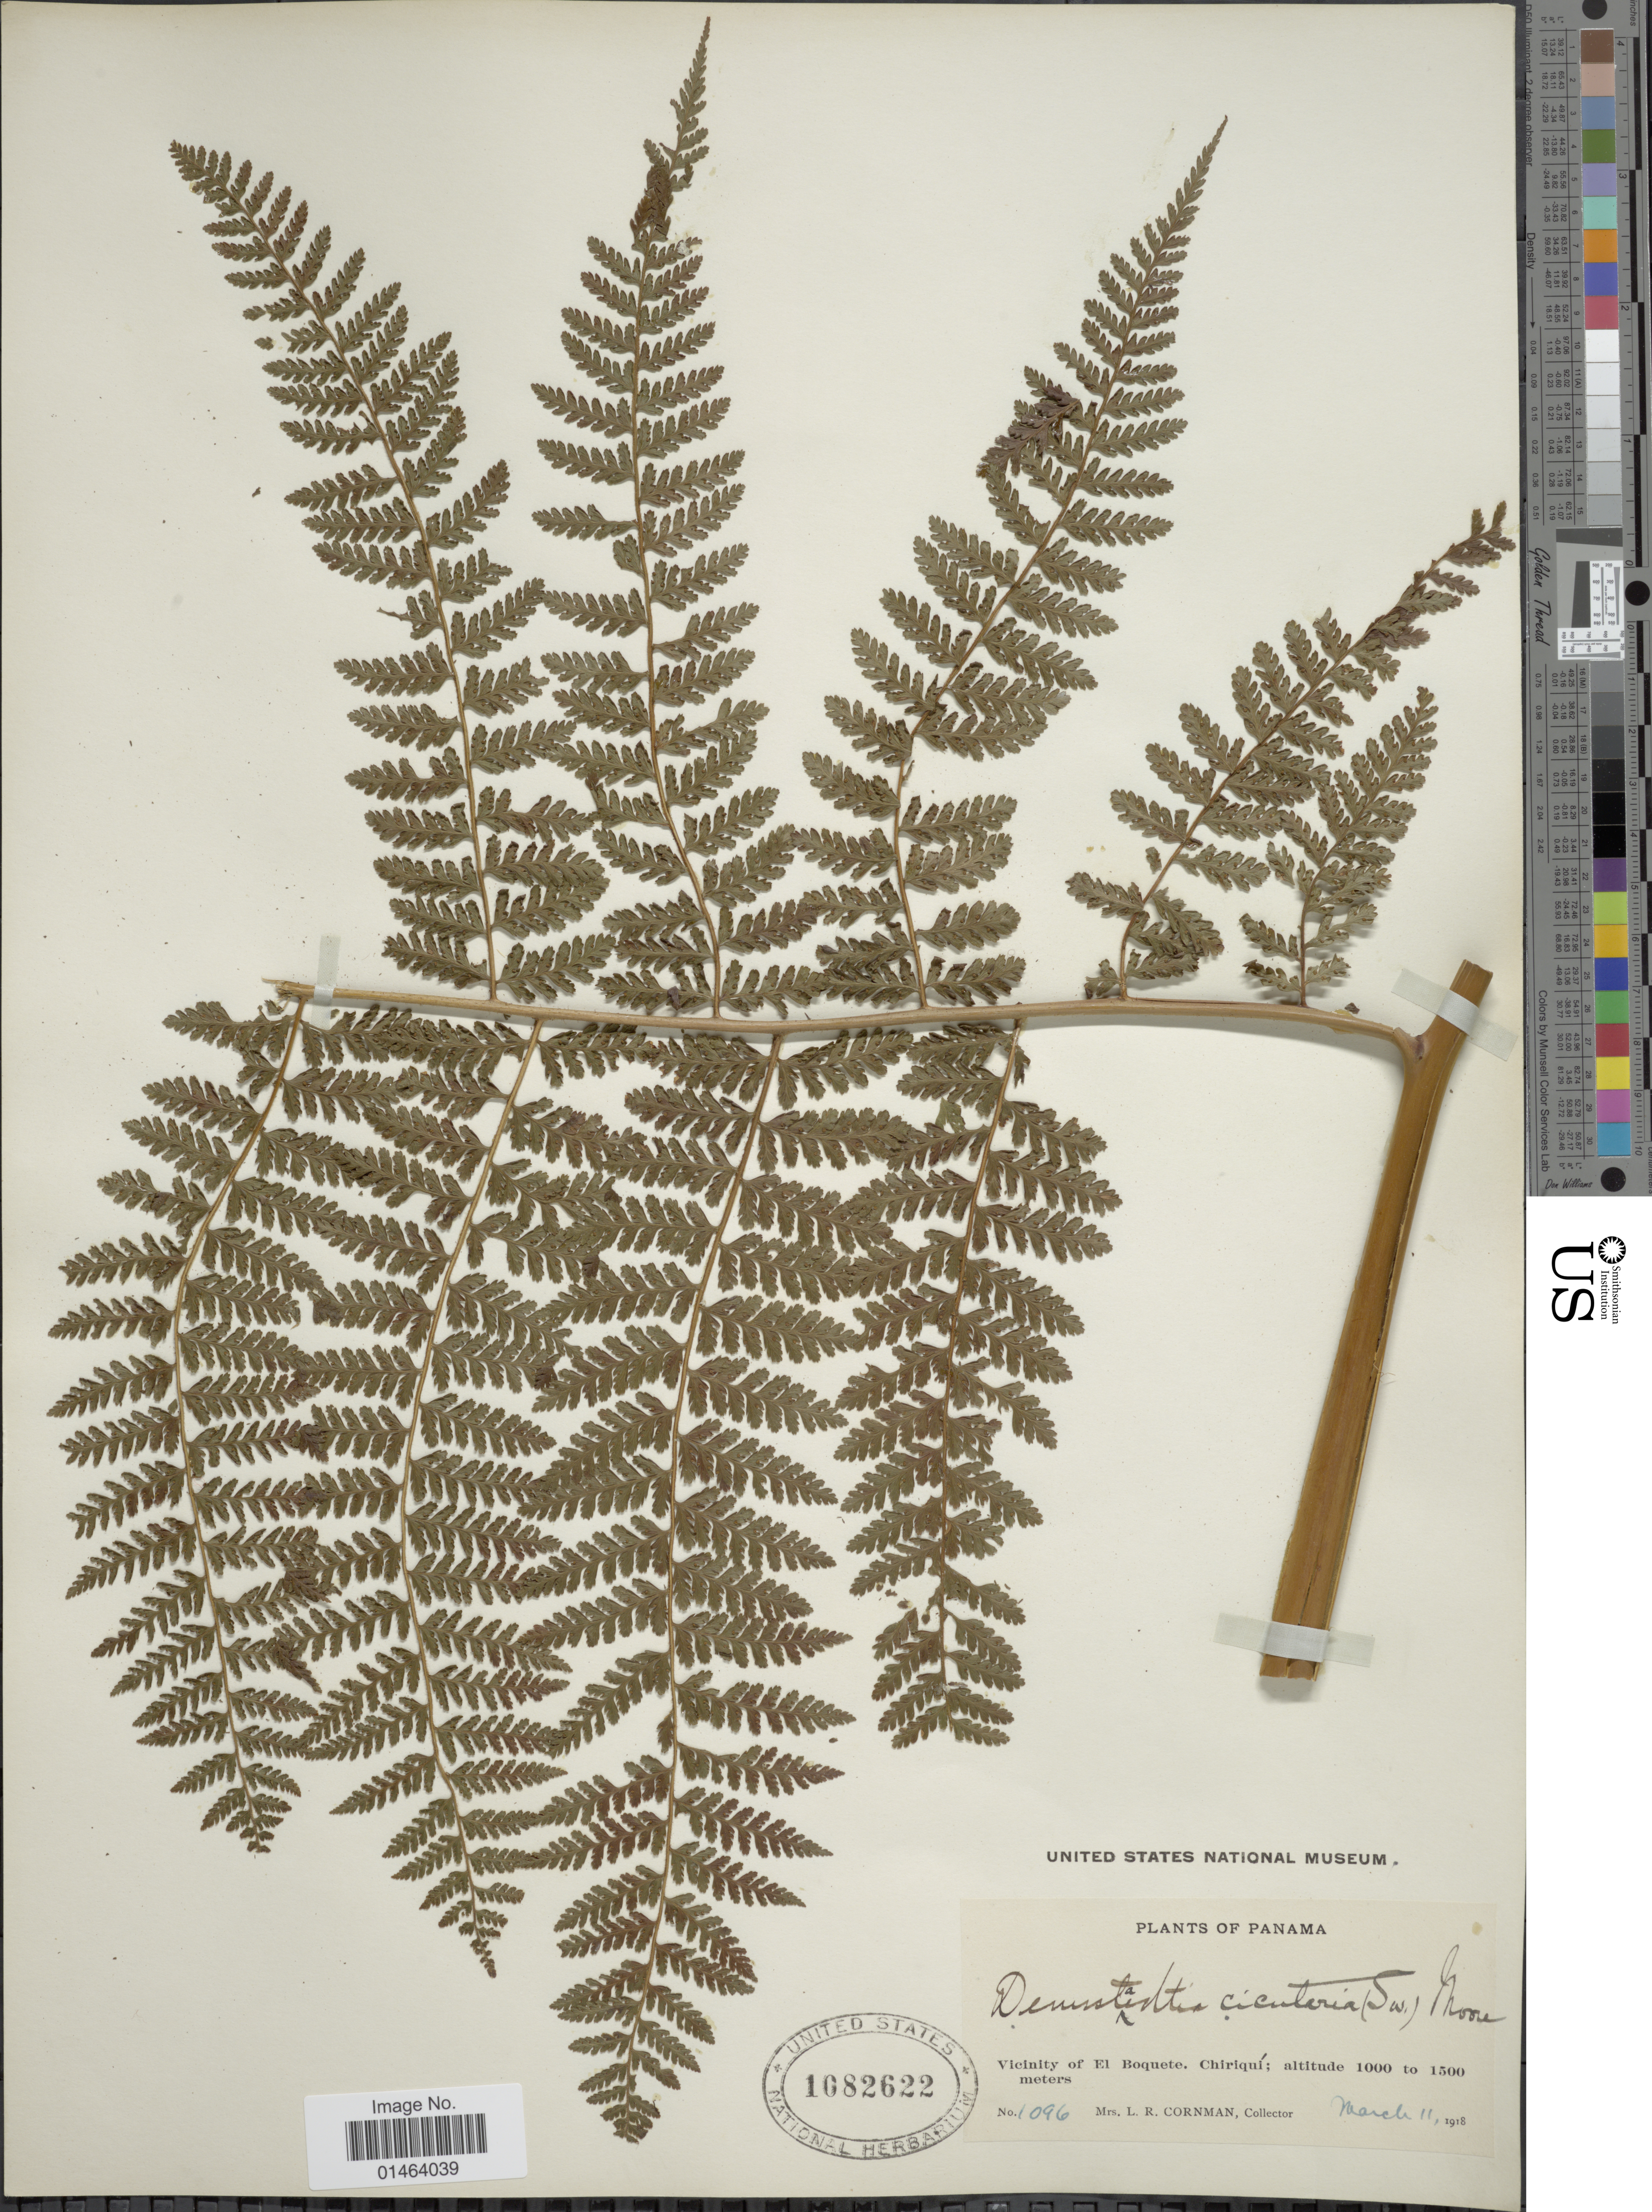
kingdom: Plantae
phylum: Tracheophyta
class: Polypodiopsida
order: Polypodiales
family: Dennstaedtiaceae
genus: Dennstaedtia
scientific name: Dennstaedtia cicutaria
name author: (Sw.) T. Moore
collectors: L. Cornman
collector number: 1096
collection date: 1918-03-11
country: Panama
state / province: Chiriqui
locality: Panama, Vicinity of El Boquete.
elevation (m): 1000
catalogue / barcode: US 1082622